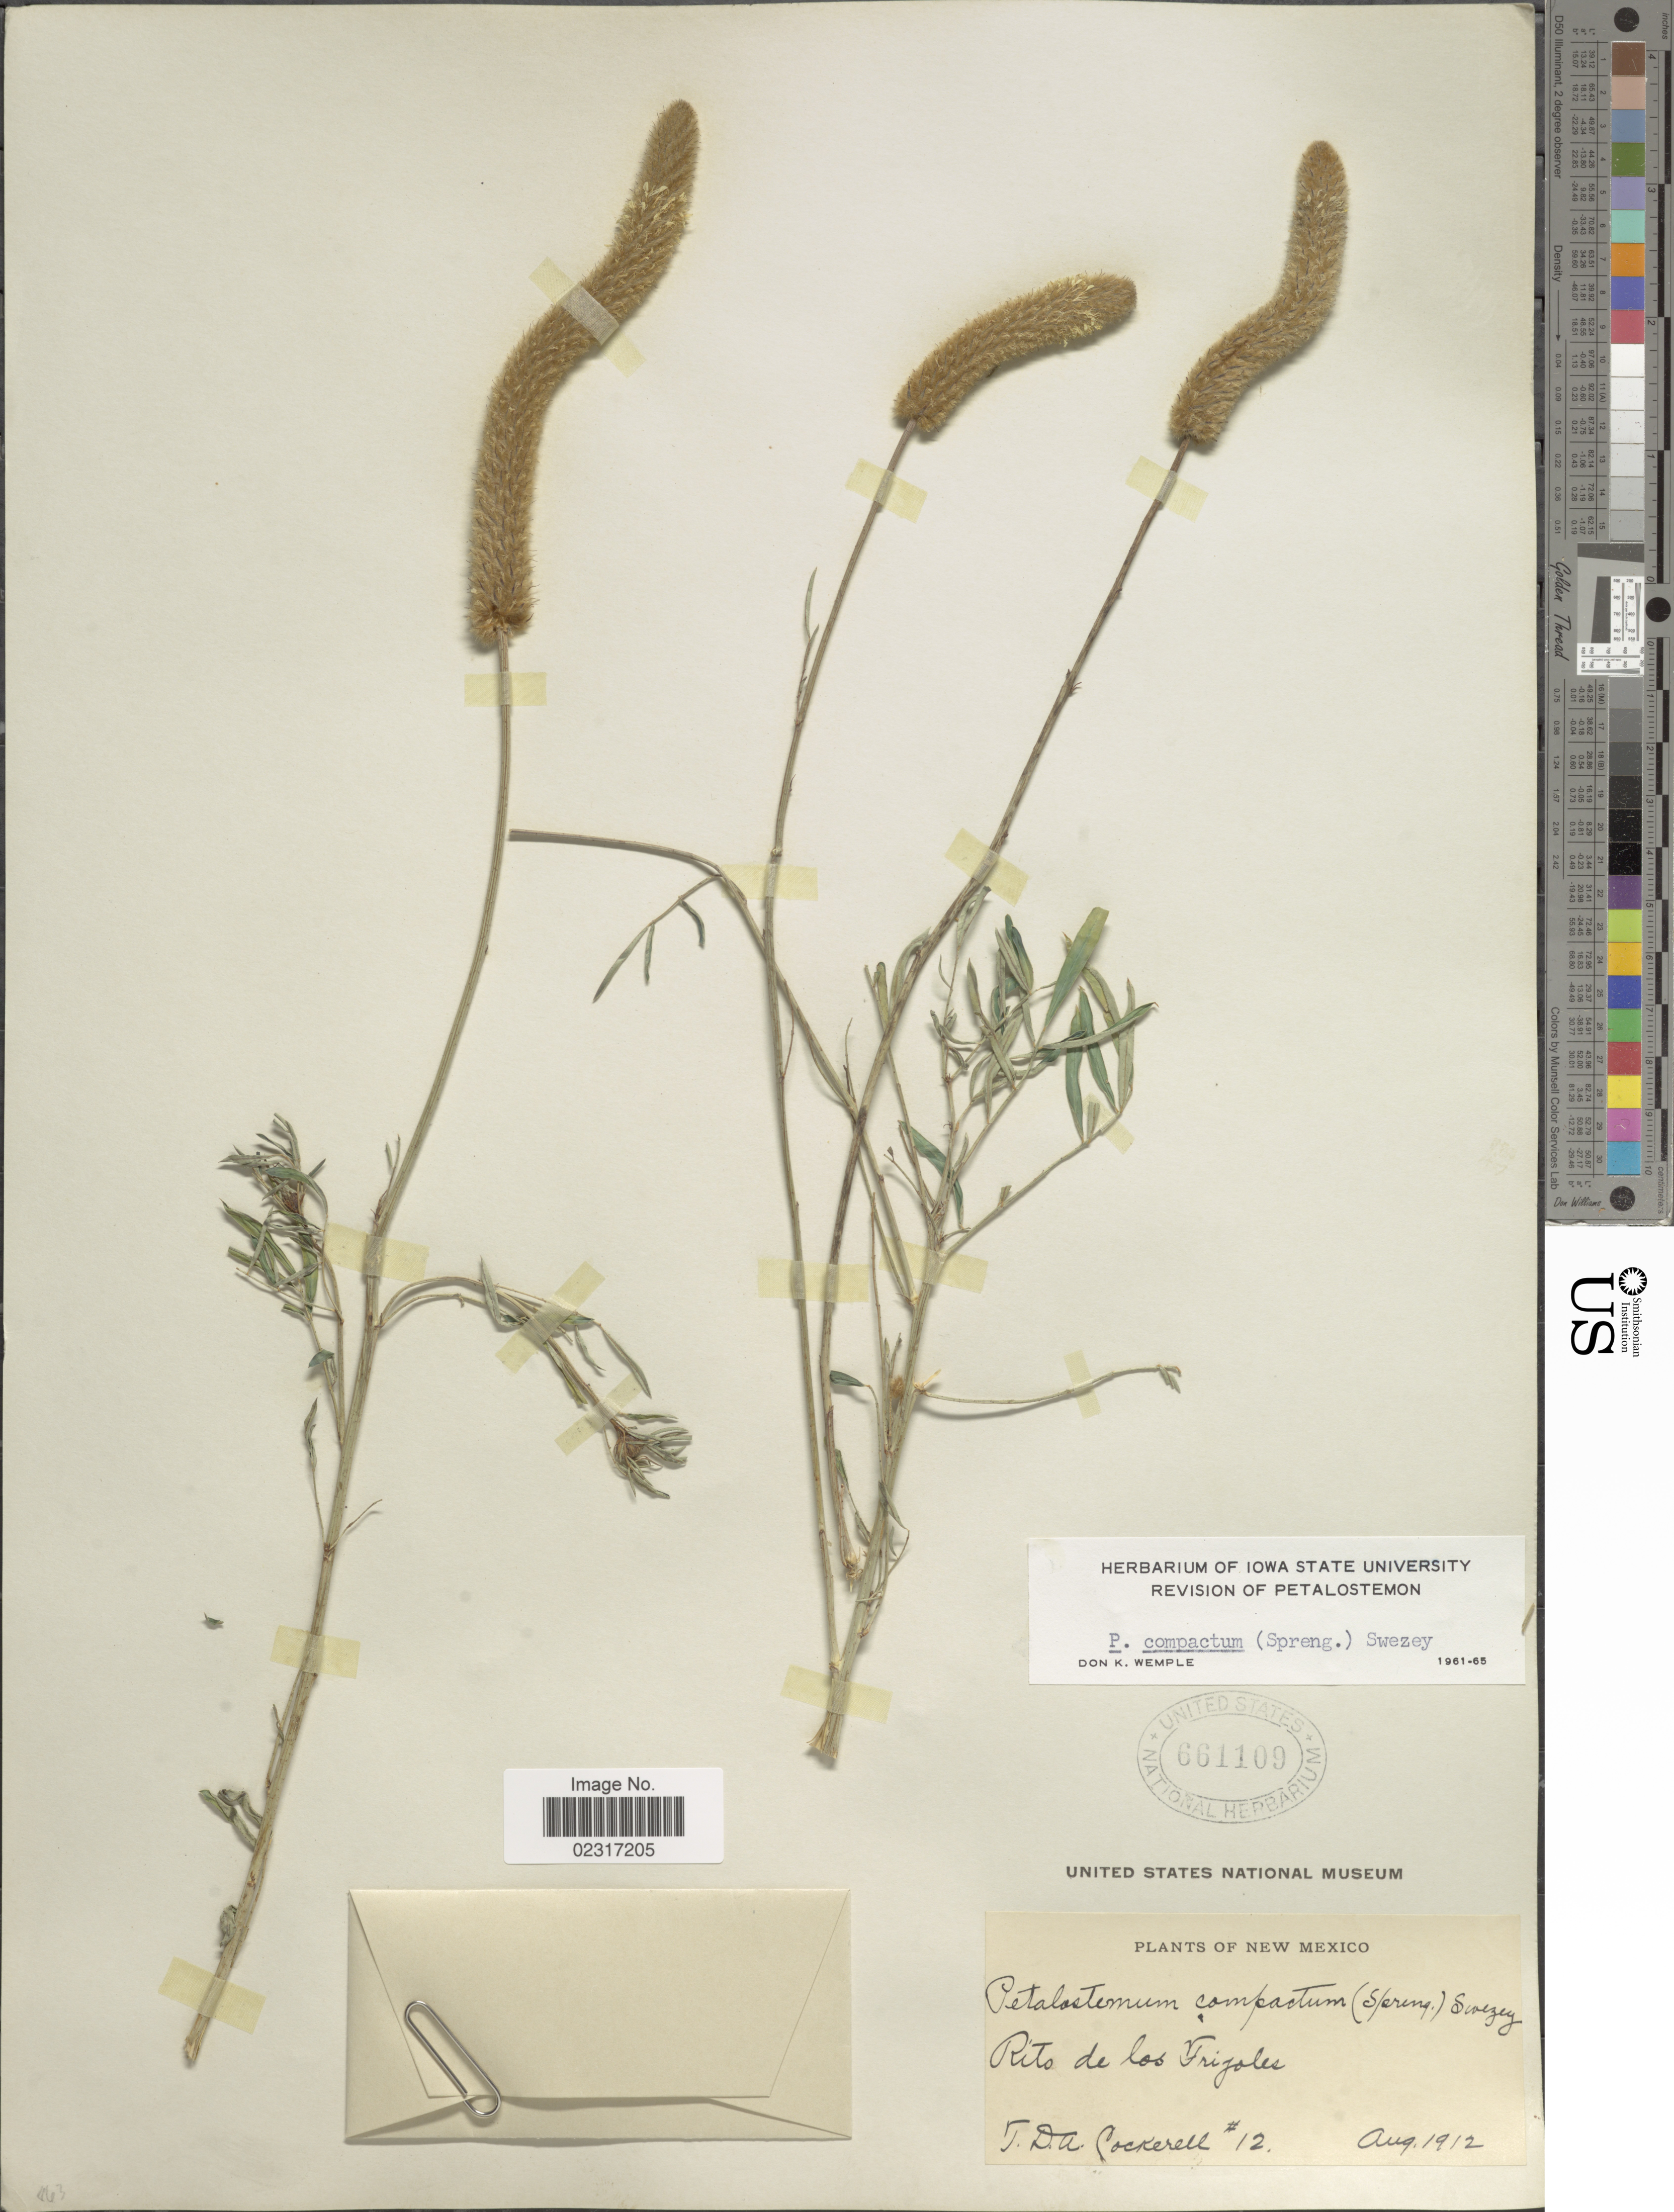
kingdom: Plantae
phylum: Tracheophyta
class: Magnoliopsida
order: Fabales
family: Fabaceae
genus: Dalea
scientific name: Dalea compacta var. pubescens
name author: (A. Gray) Barneby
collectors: T. Cockerell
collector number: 12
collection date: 1912-08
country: United States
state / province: New Mexico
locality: Rito de los Frijoles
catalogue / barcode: US 661109